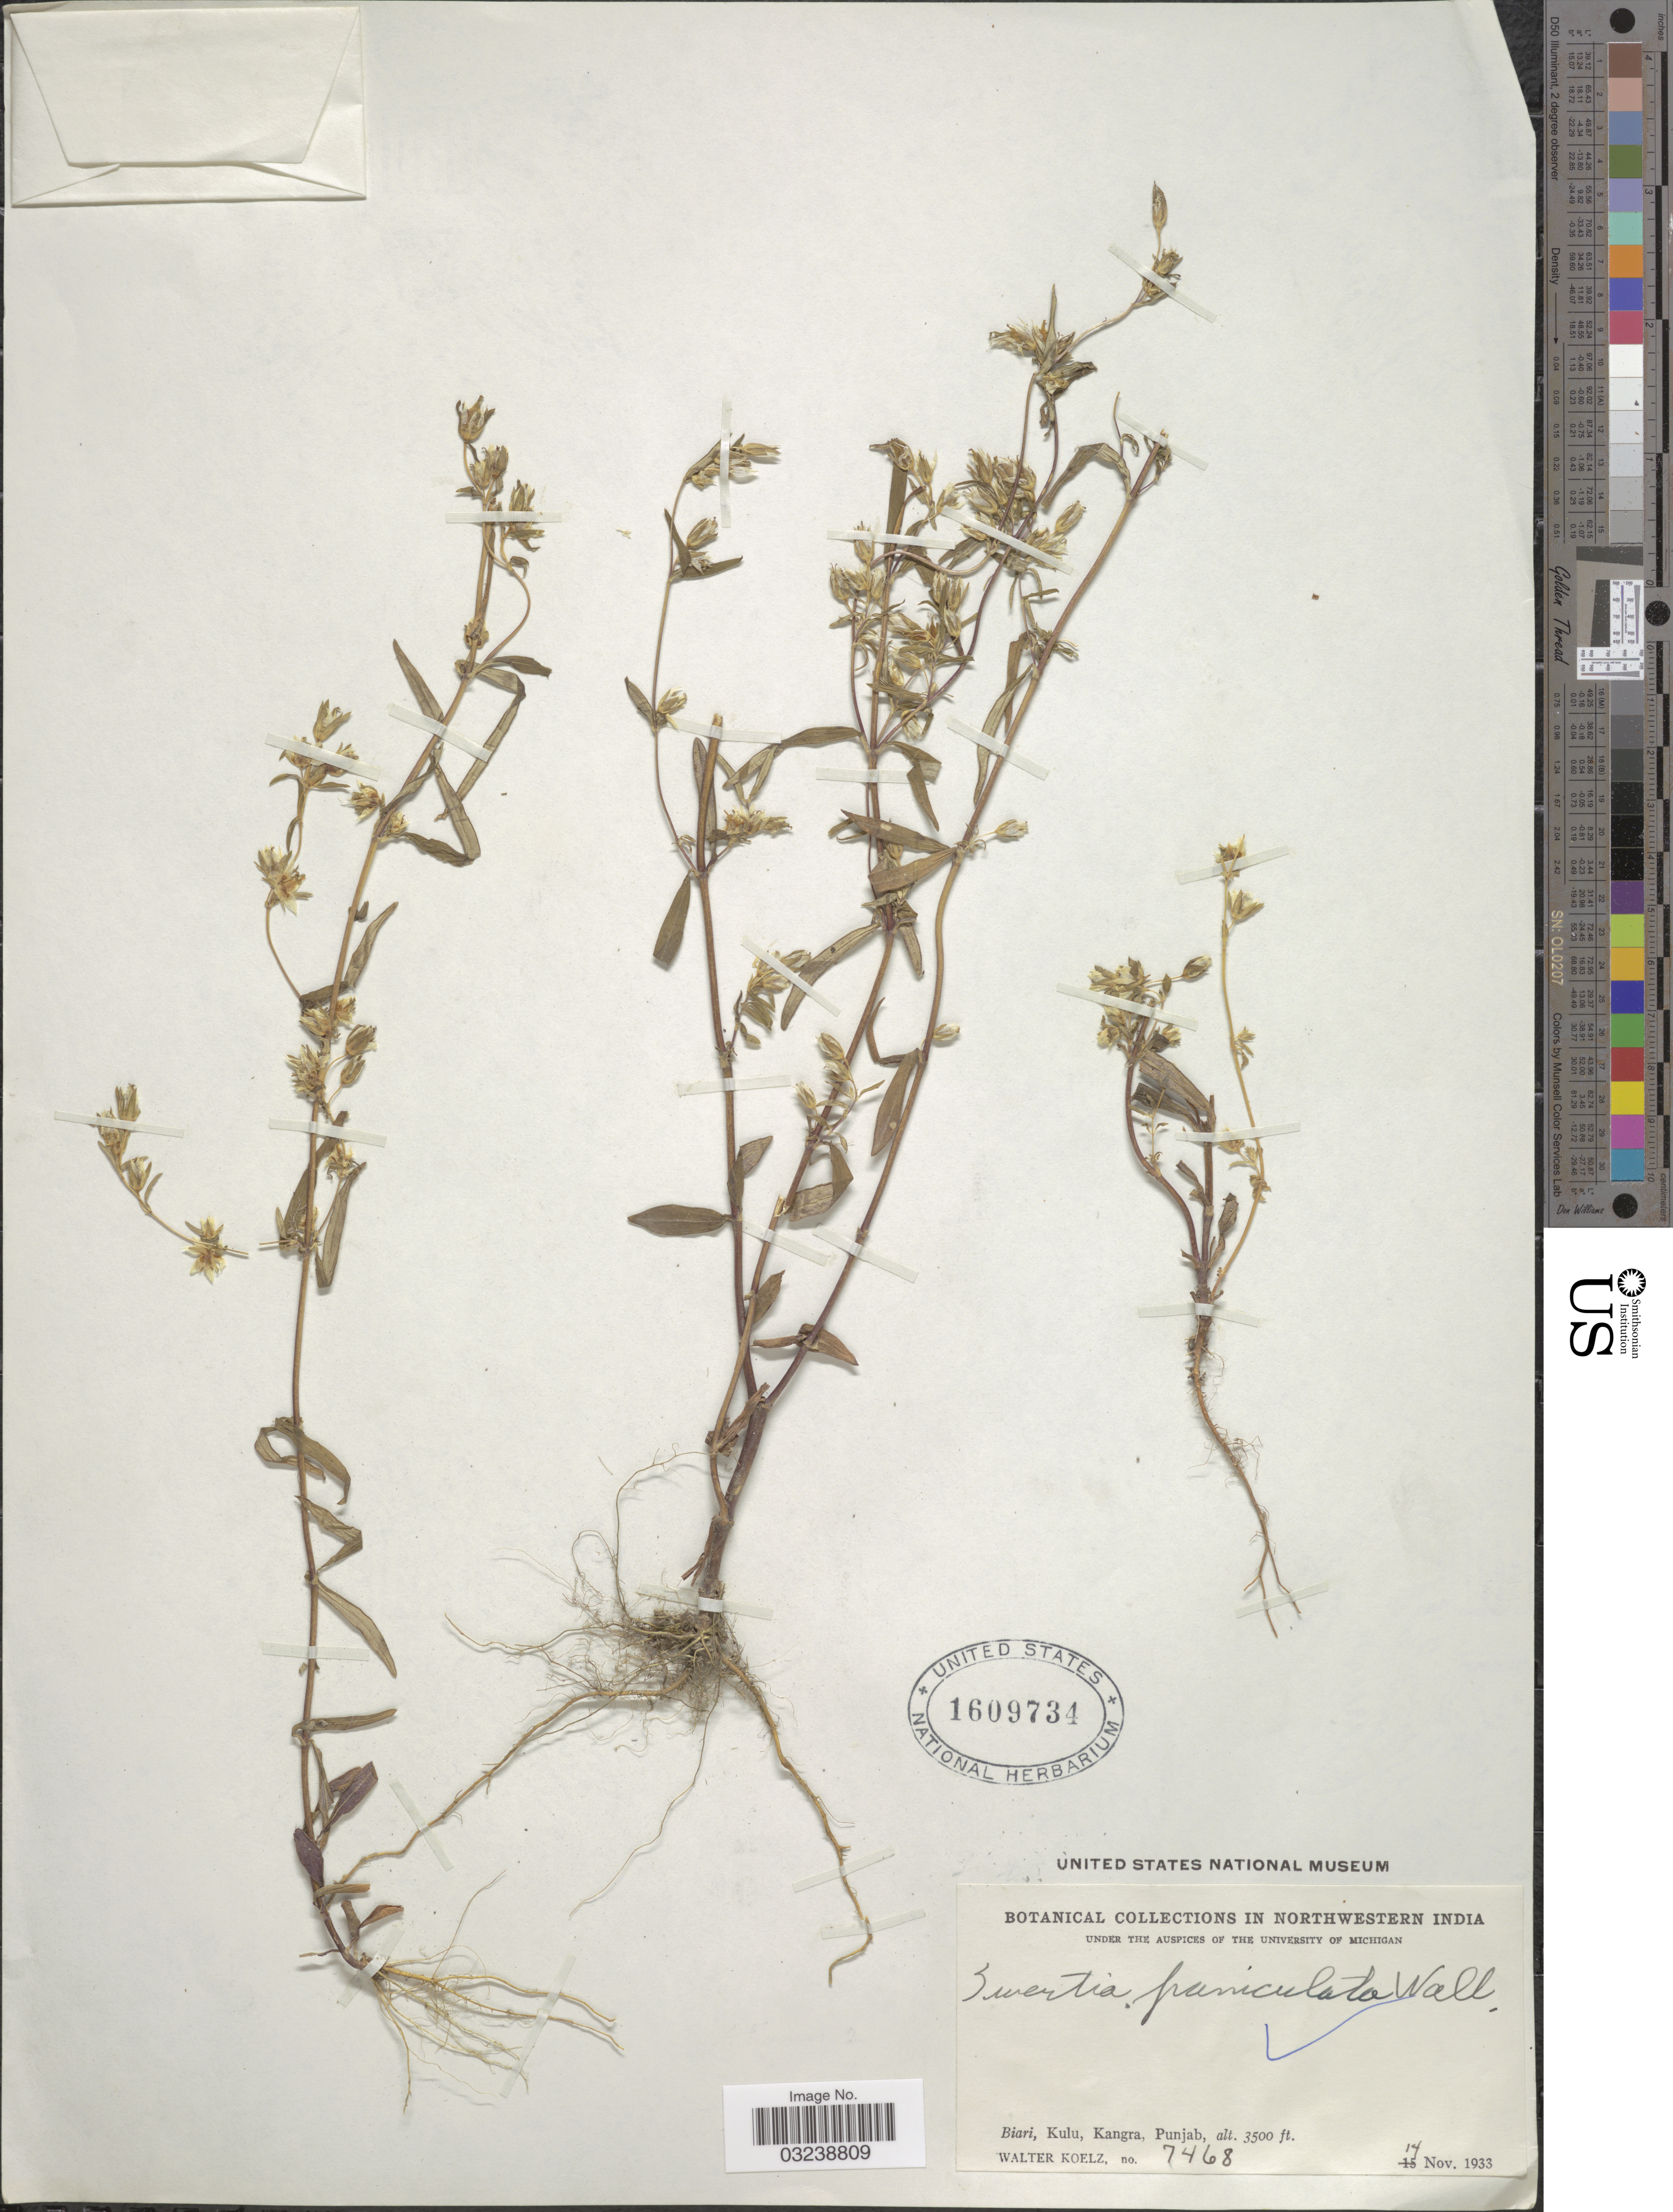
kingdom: Plantae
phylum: Tracheophyta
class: Magnoliopsida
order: Gentianales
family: Gentianaceae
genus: Swertia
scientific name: Swertia paniculata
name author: Wall.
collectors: W. N. Koelz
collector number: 7468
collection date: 1933-11-14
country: India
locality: Northwestern India. Biari, Kulu, Kangra, Punjab.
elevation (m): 1067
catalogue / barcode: US 1609734